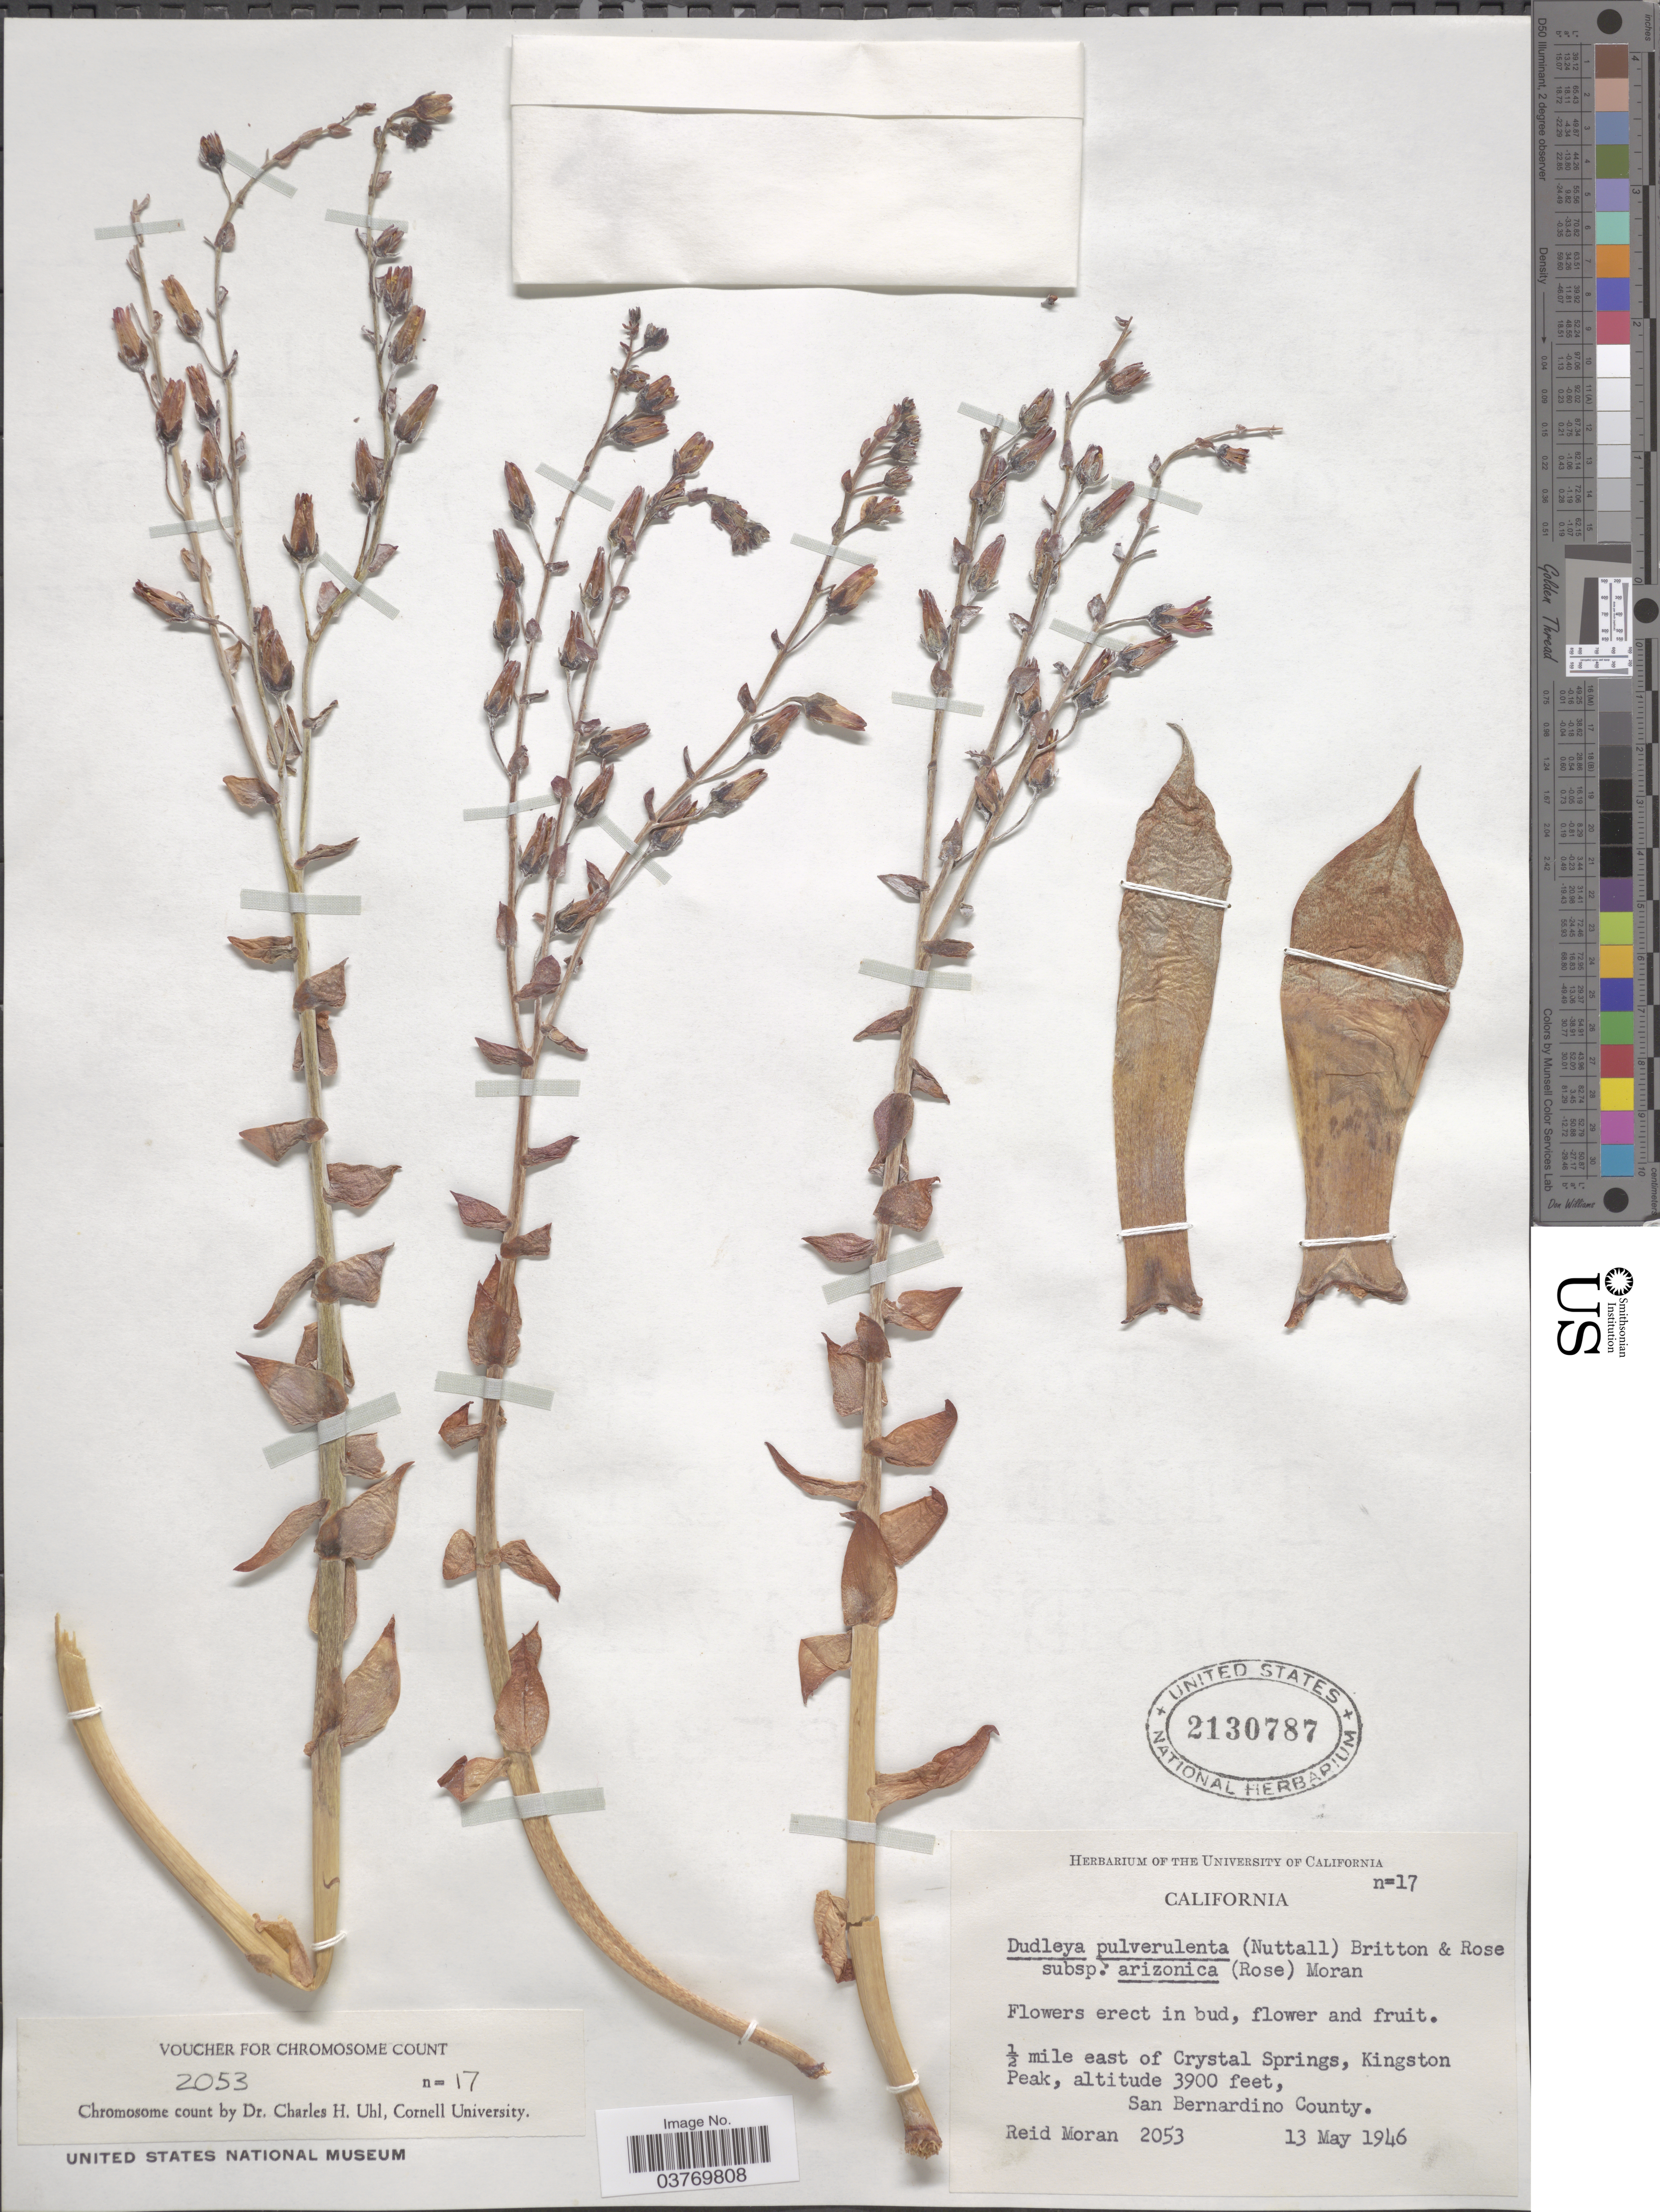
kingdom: Plantae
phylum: Tracheophyta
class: Magnoliopsida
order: Saxifragales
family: Crassulaceae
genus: Dudleya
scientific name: Dudleya pulverulenta subsp. arizonica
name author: (Rose) Moran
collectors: R. Moran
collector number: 2053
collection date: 1946-05-13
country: United States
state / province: California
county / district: San Bernardino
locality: ½ mile east of Crystal Springs, Kingston Peak. San Bernardino County.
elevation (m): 1189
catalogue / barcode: US 2130787